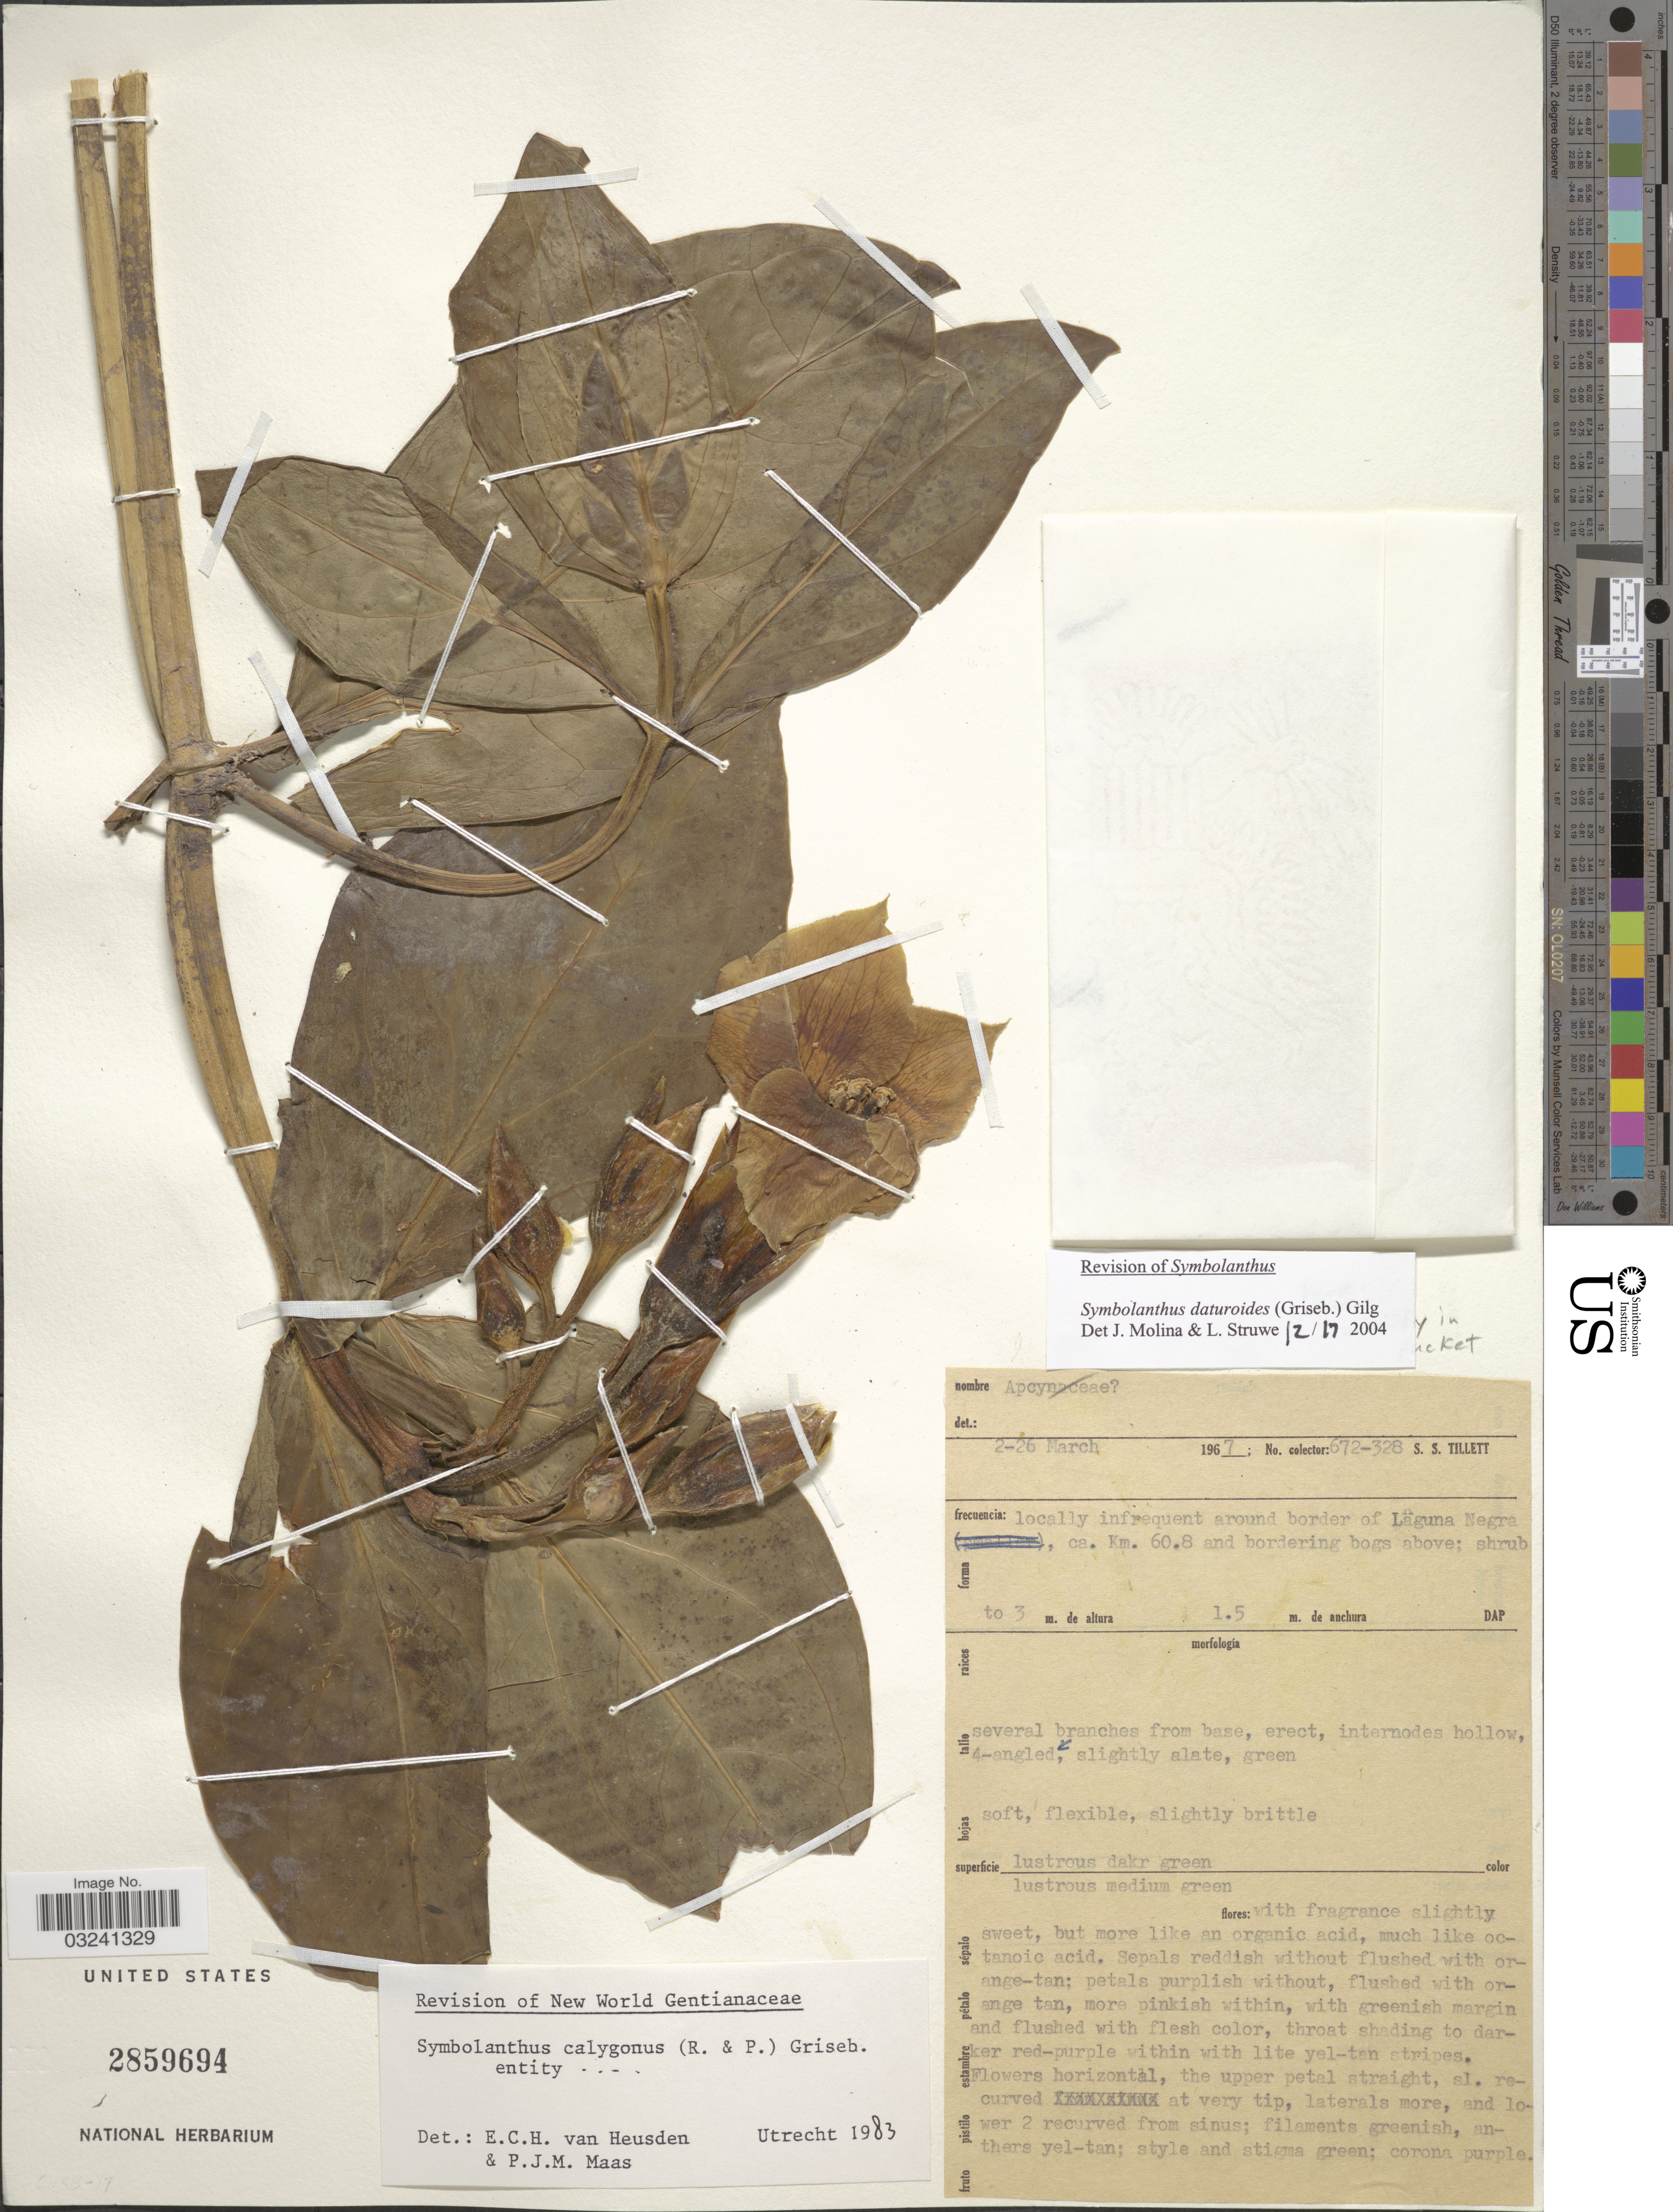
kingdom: Plantae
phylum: Tracheophyta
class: Magnoliopsida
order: Gentianales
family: Gentianaceae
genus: Symbolanthus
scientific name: Symbolanthus daturoides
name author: (Griseb.) Gilg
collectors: S. S. Tillett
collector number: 672-328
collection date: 1967-03-02/1967-03-26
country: Peru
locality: Locally infrequent around border of Laguna Negra, ca. Km. 60.8 and bordering bogs above.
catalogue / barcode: US 2859694